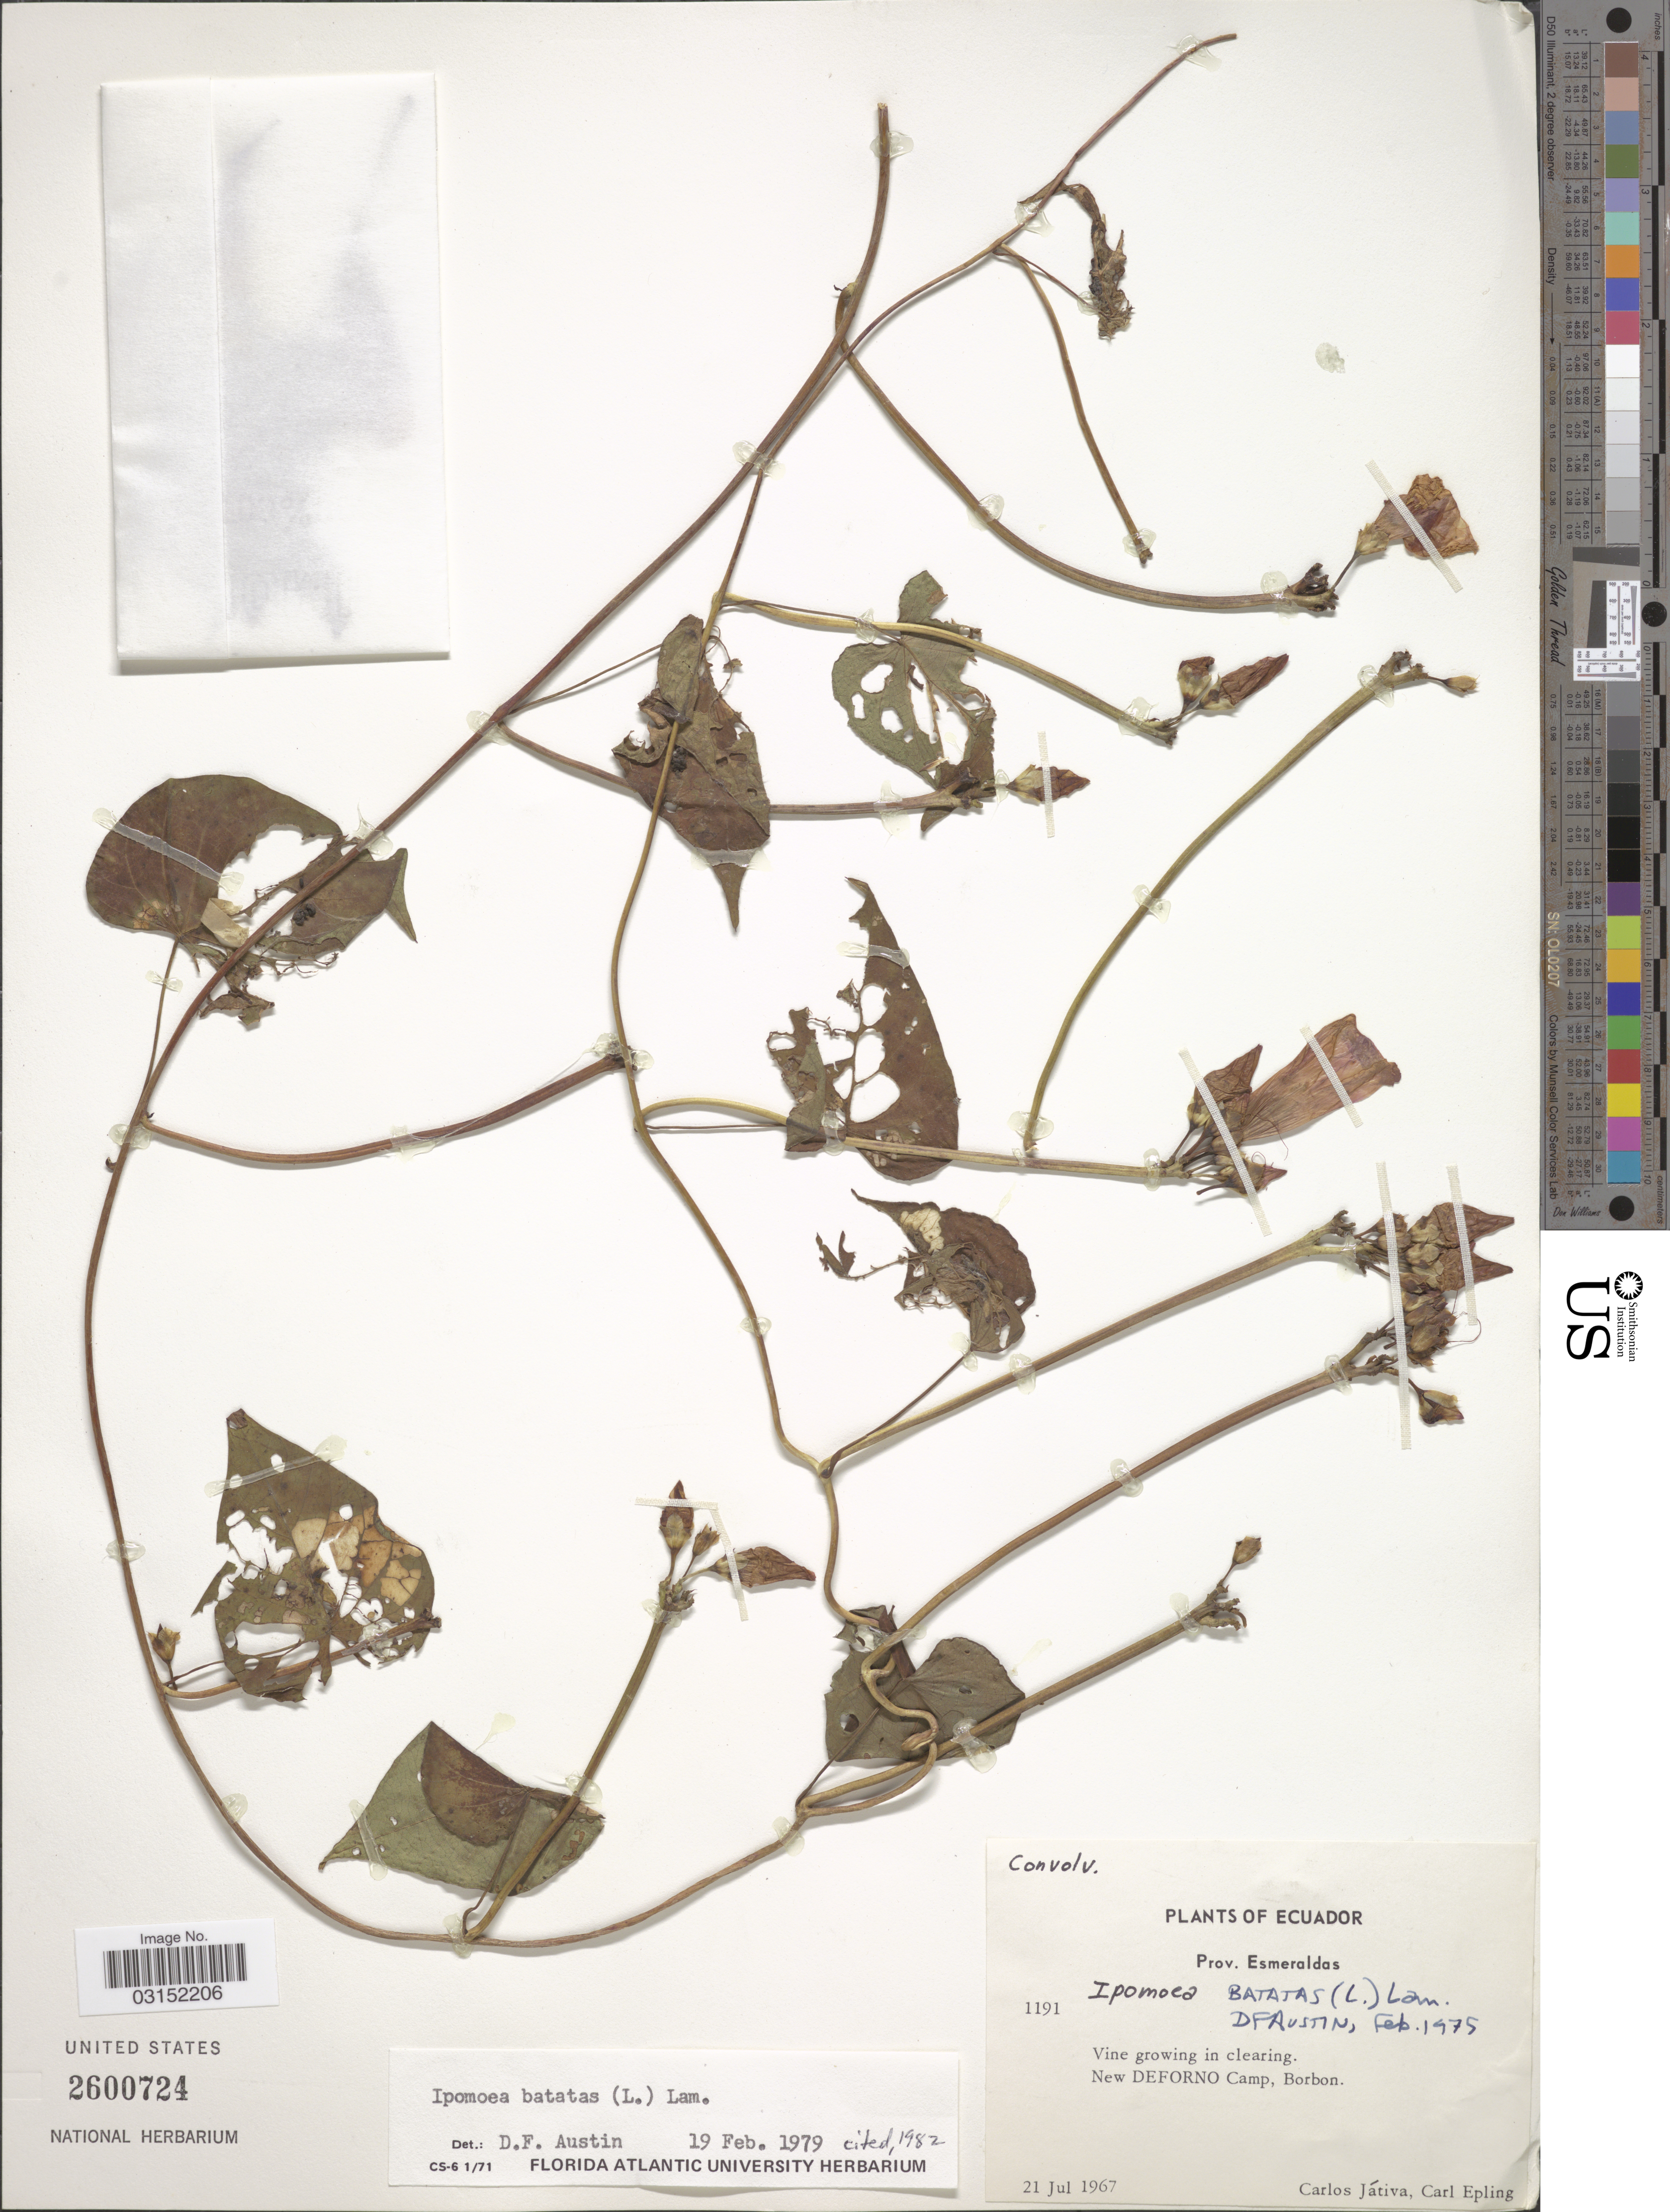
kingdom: Plantae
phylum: Tracheophyta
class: Magnoliopsida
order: Solanales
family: Convolvulaceae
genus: Ipomoea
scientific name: Ipomoea batatas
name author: (L.) Lam.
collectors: C. D. Játiva & C. C. Epling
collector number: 1191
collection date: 1967-07-21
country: Ecuador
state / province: Esmeraldas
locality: New Deforno Camp, Borbon.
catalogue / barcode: US 2600724